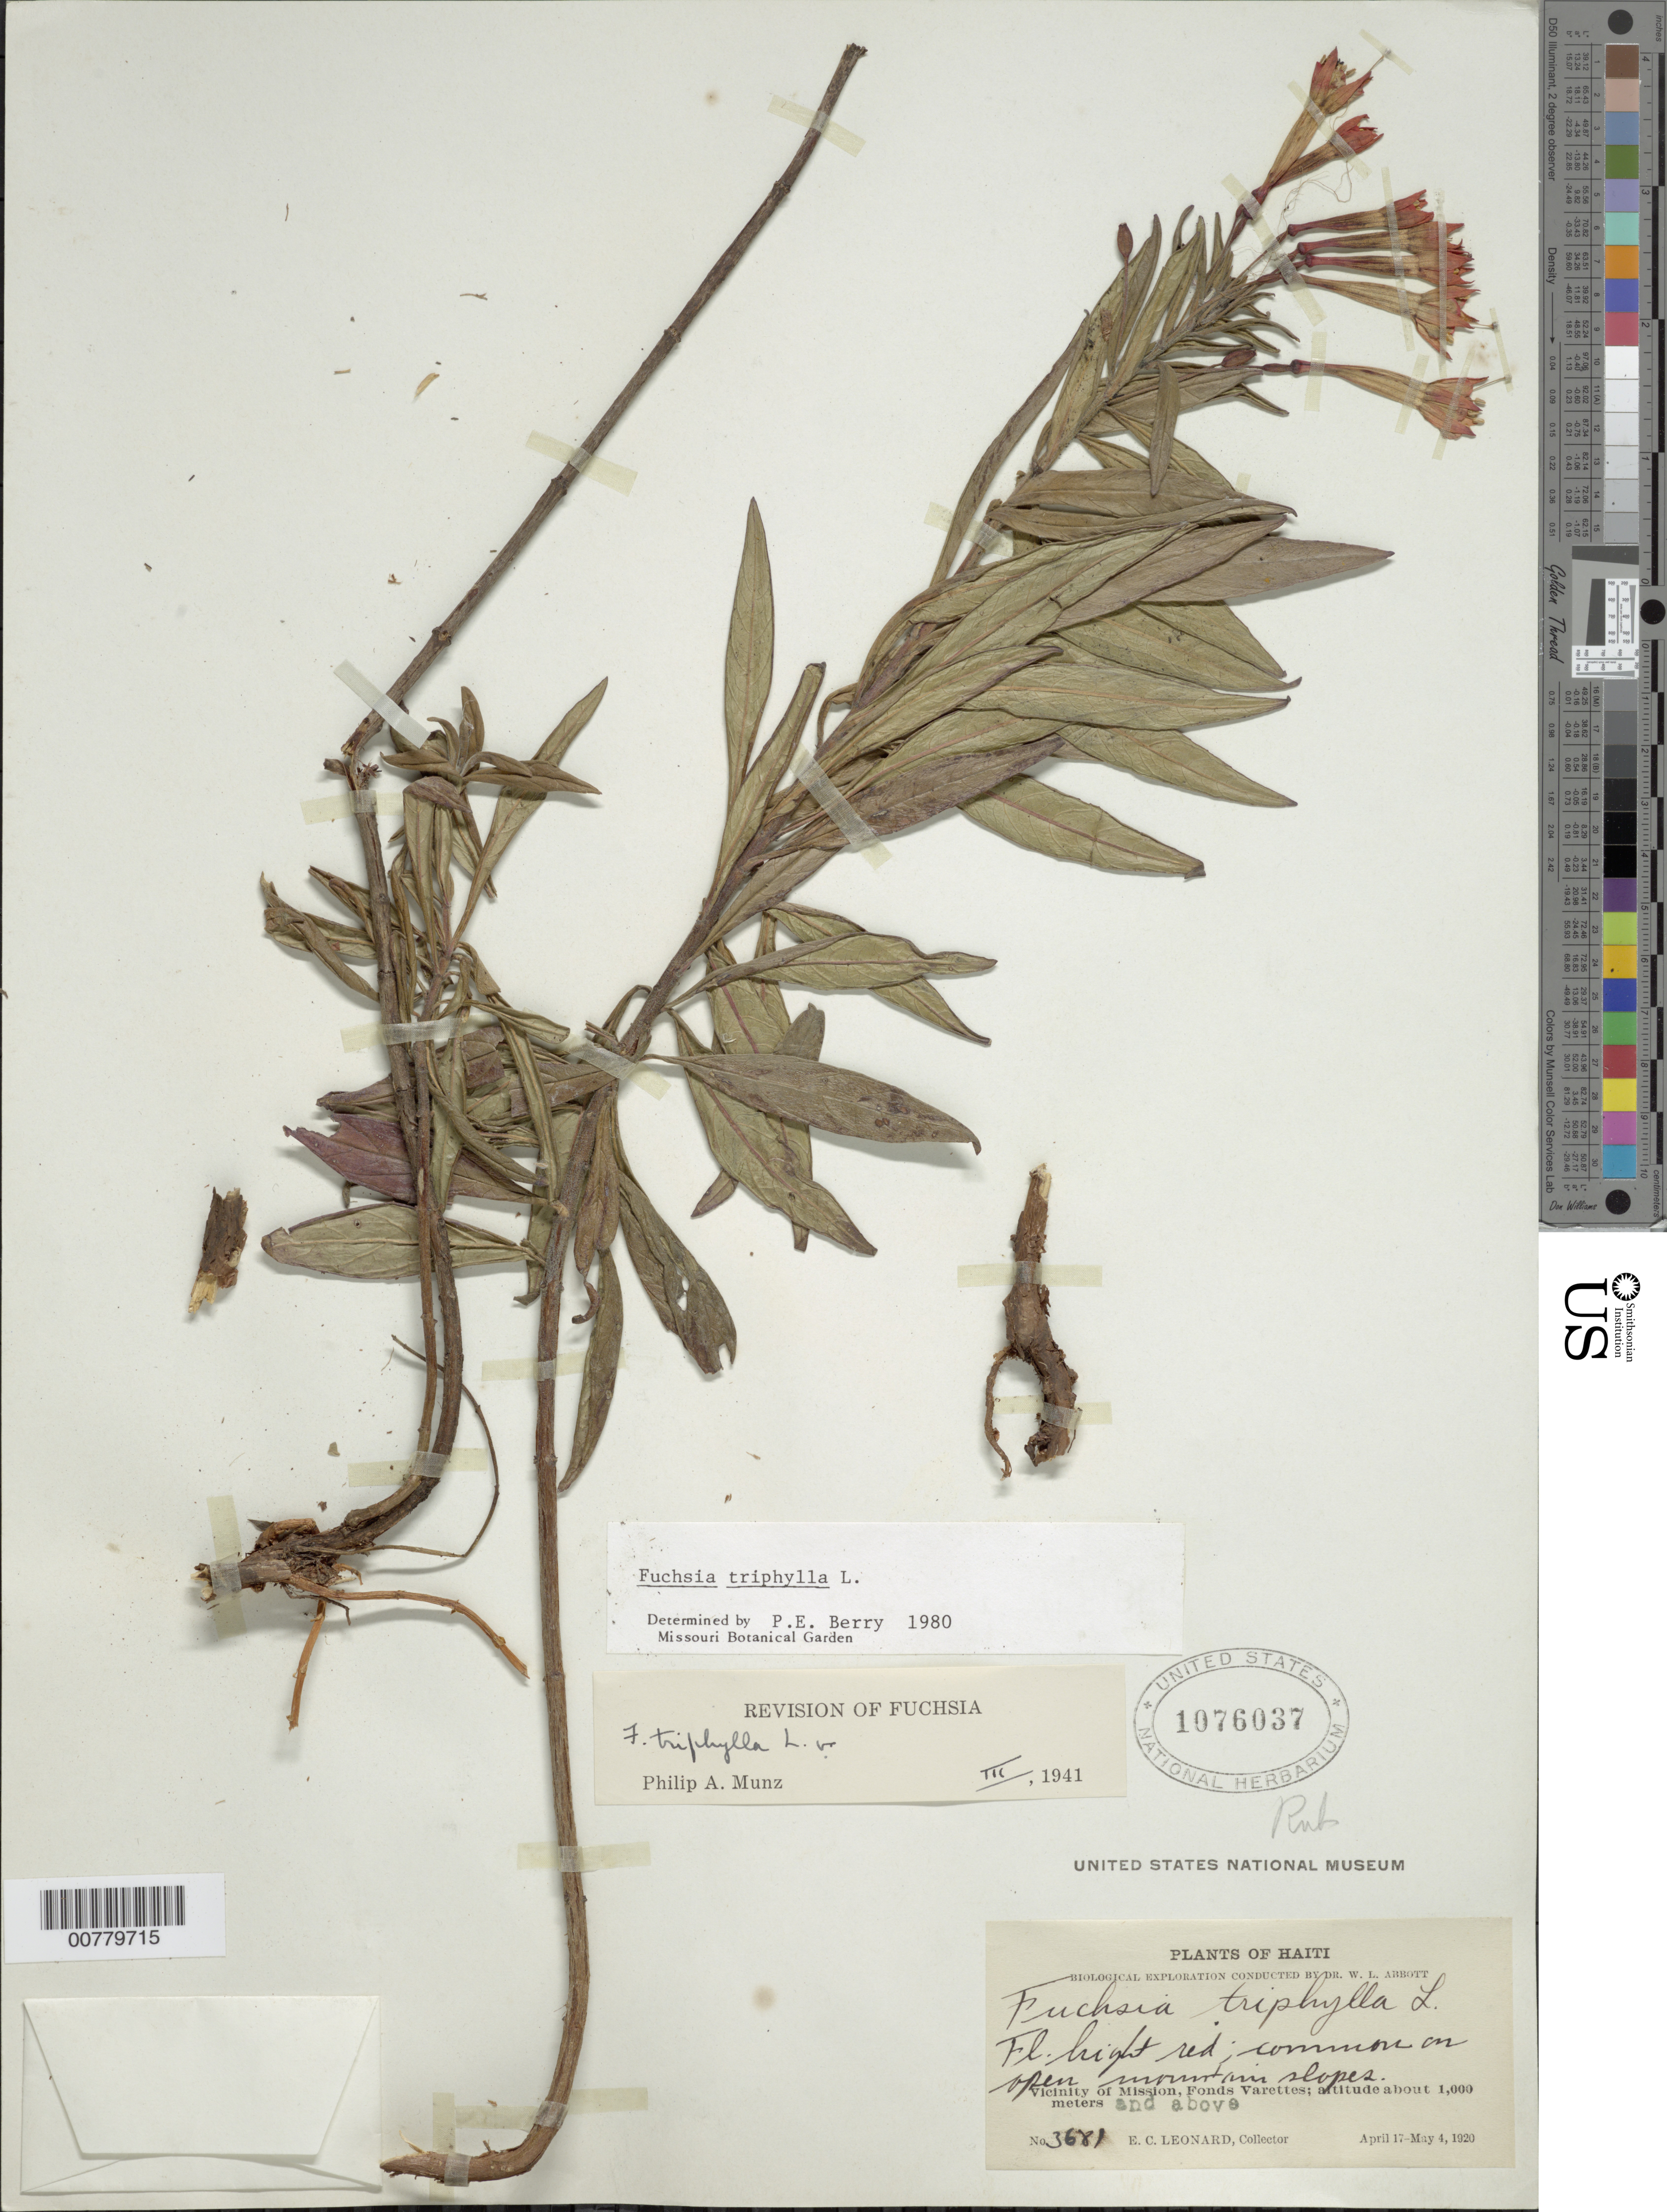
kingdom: Plantae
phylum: Tracheophyta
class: Magnoliopsida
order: Myrtales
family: Onagraceae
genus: Fuchsia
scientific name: Fuchsia triphylla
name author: L.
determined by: Berry, P. E., (WIS), University of Wisconsin - Madison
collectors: E. C. Leonard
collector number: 3681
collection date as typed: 17 Apr 1920 04 May 1920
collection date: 1920-04-17/1920-05-04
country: Haiti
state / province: Ouest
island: Hispaniola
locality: Fonds Varettes, vicinity of Mission.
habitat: Open mountain slope.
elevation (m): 1000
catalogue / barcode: US 1076037